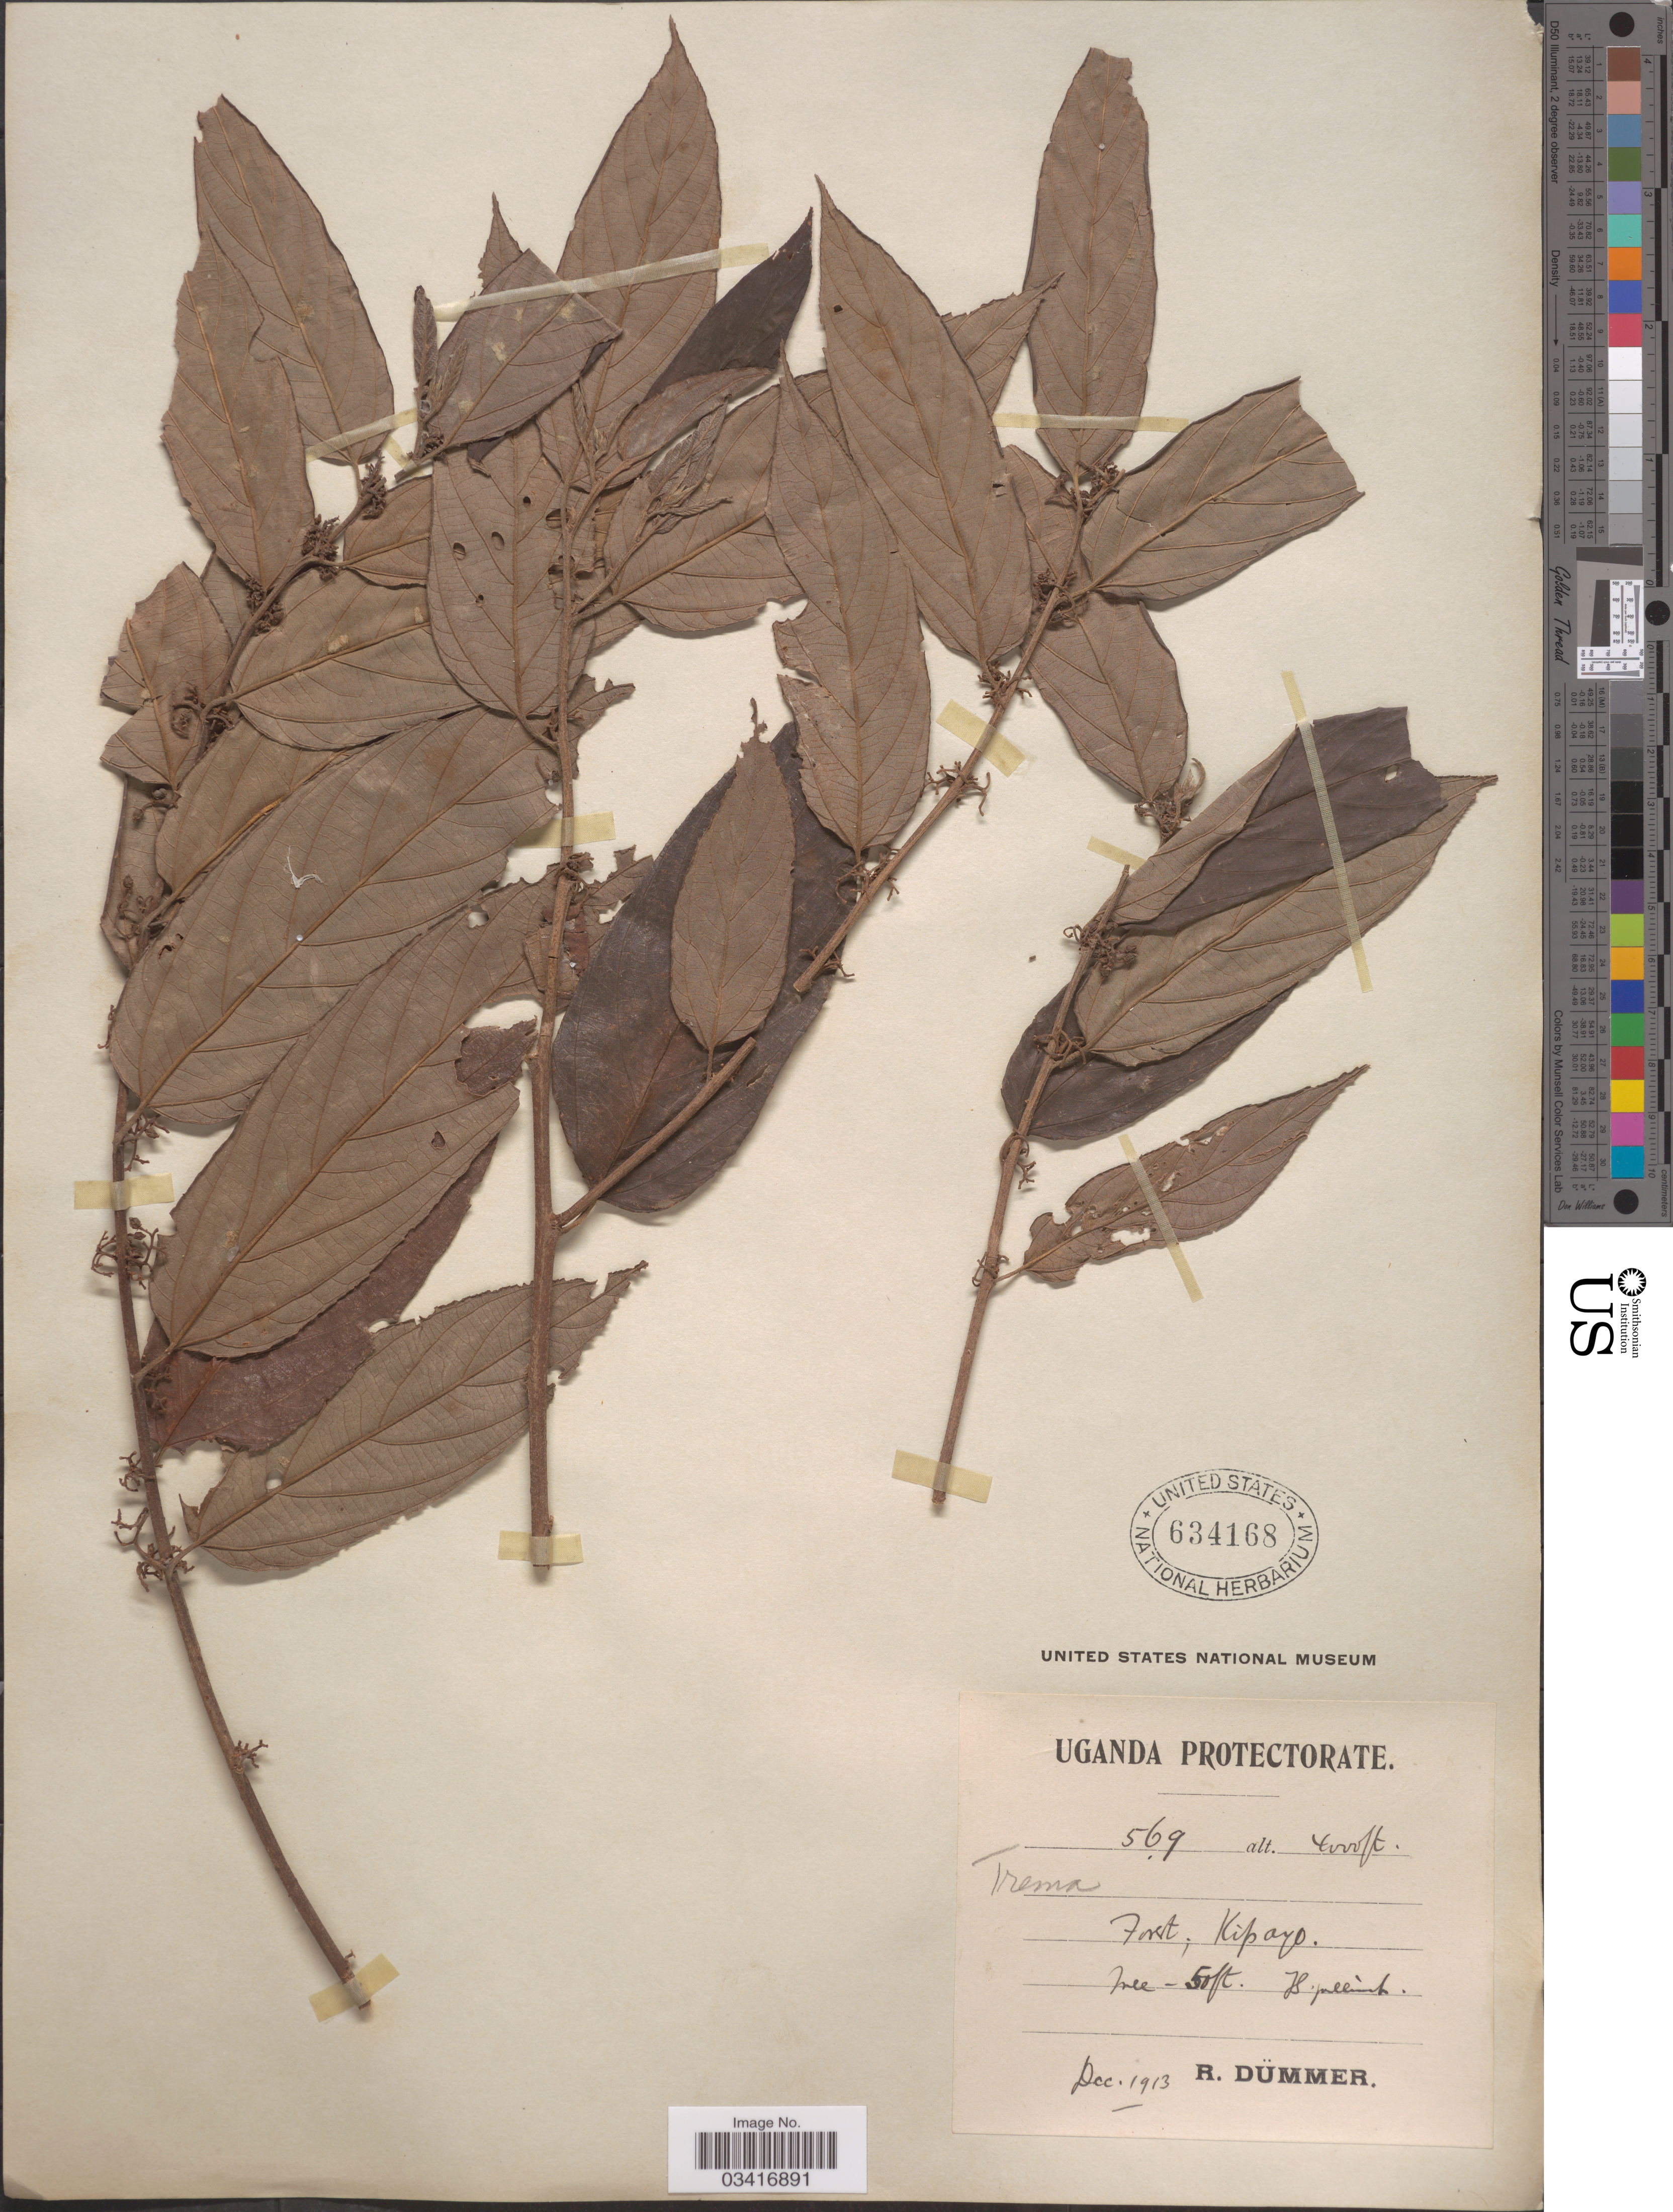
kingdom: Plantae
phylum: Tracheophyta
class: Magnoliopsida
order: Rosales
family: Cannabaceae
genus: Trema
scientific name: Trema sp.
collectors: R. A. Dümmer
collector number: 569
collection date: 1913-12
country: Uganda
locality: Uganda Protectorate. Kipayo.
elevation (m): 1219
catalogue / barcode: US 634168